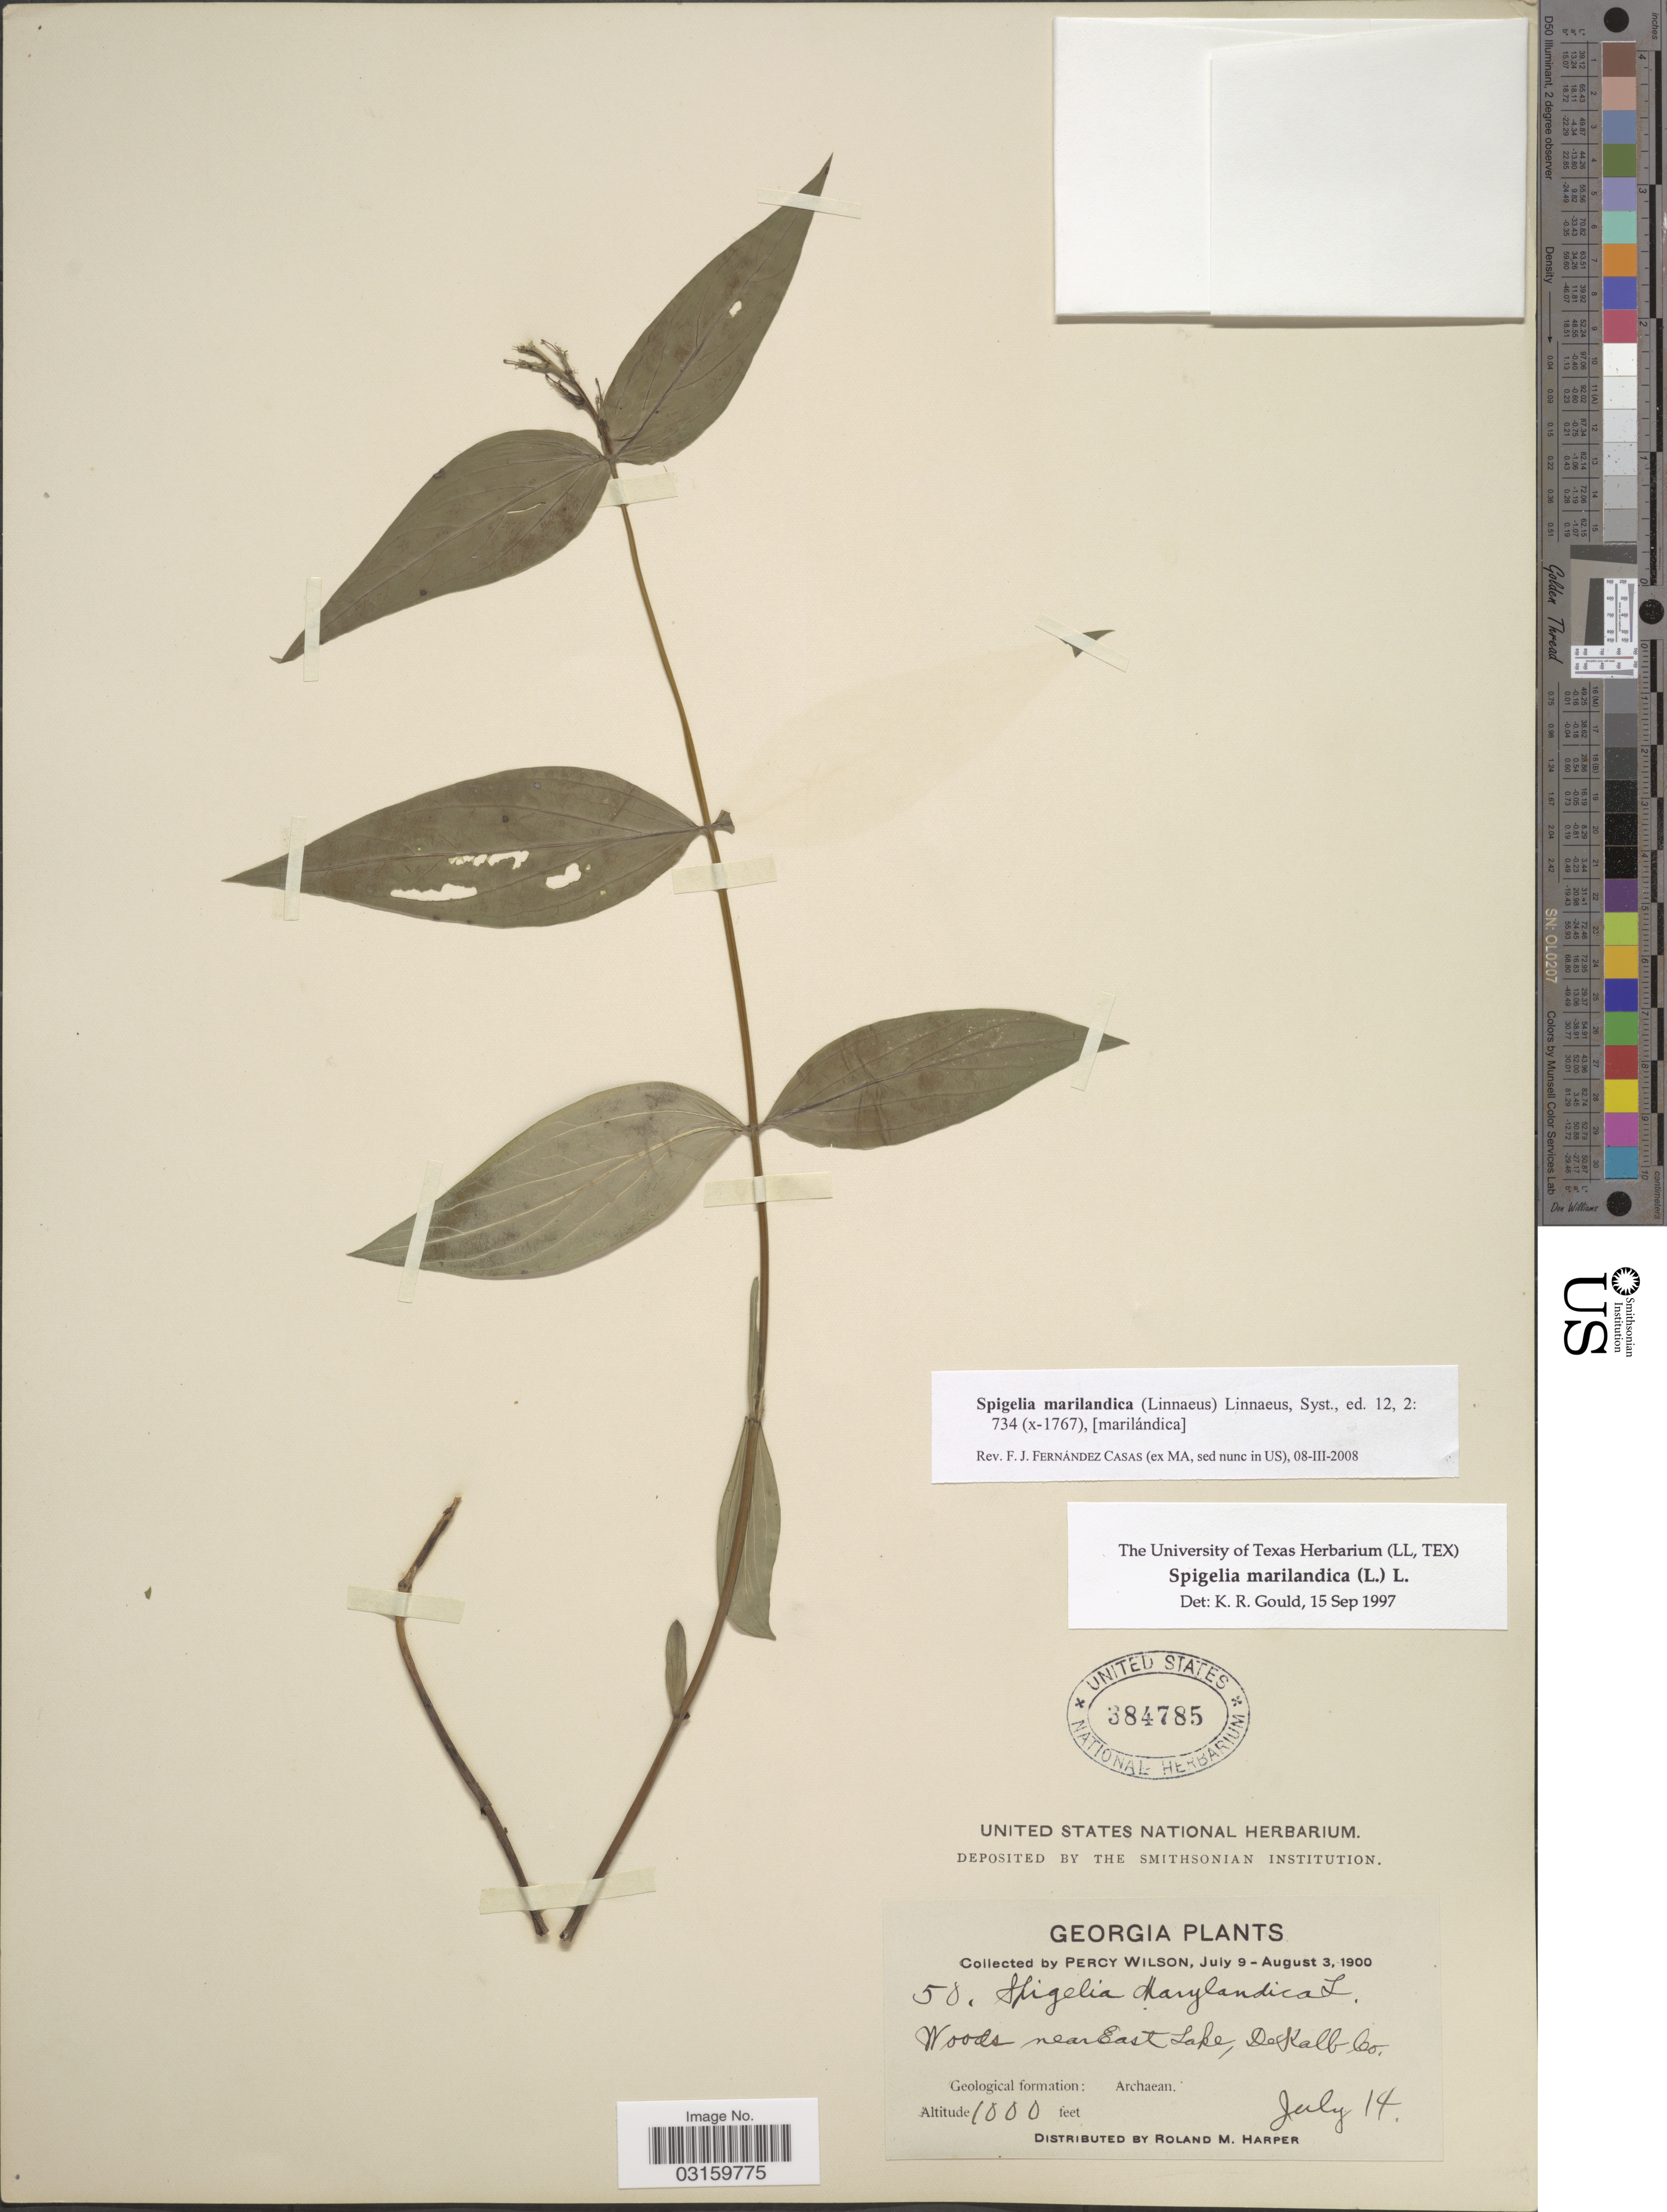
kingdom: Plantae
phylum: Tracheophyta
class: Magnoliopsida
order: Gentianales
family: Loganiaceae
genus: Spigelia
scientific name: Spigelia marilandica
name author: (L.) L.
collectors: P. Wilson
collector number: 50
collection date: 1900-07-09/1900-08-03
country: United States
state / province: Georgia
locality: Woods near East Lake, DeKalb Co., Geological formation: Archaean.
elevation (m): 305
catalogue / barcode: US 384785